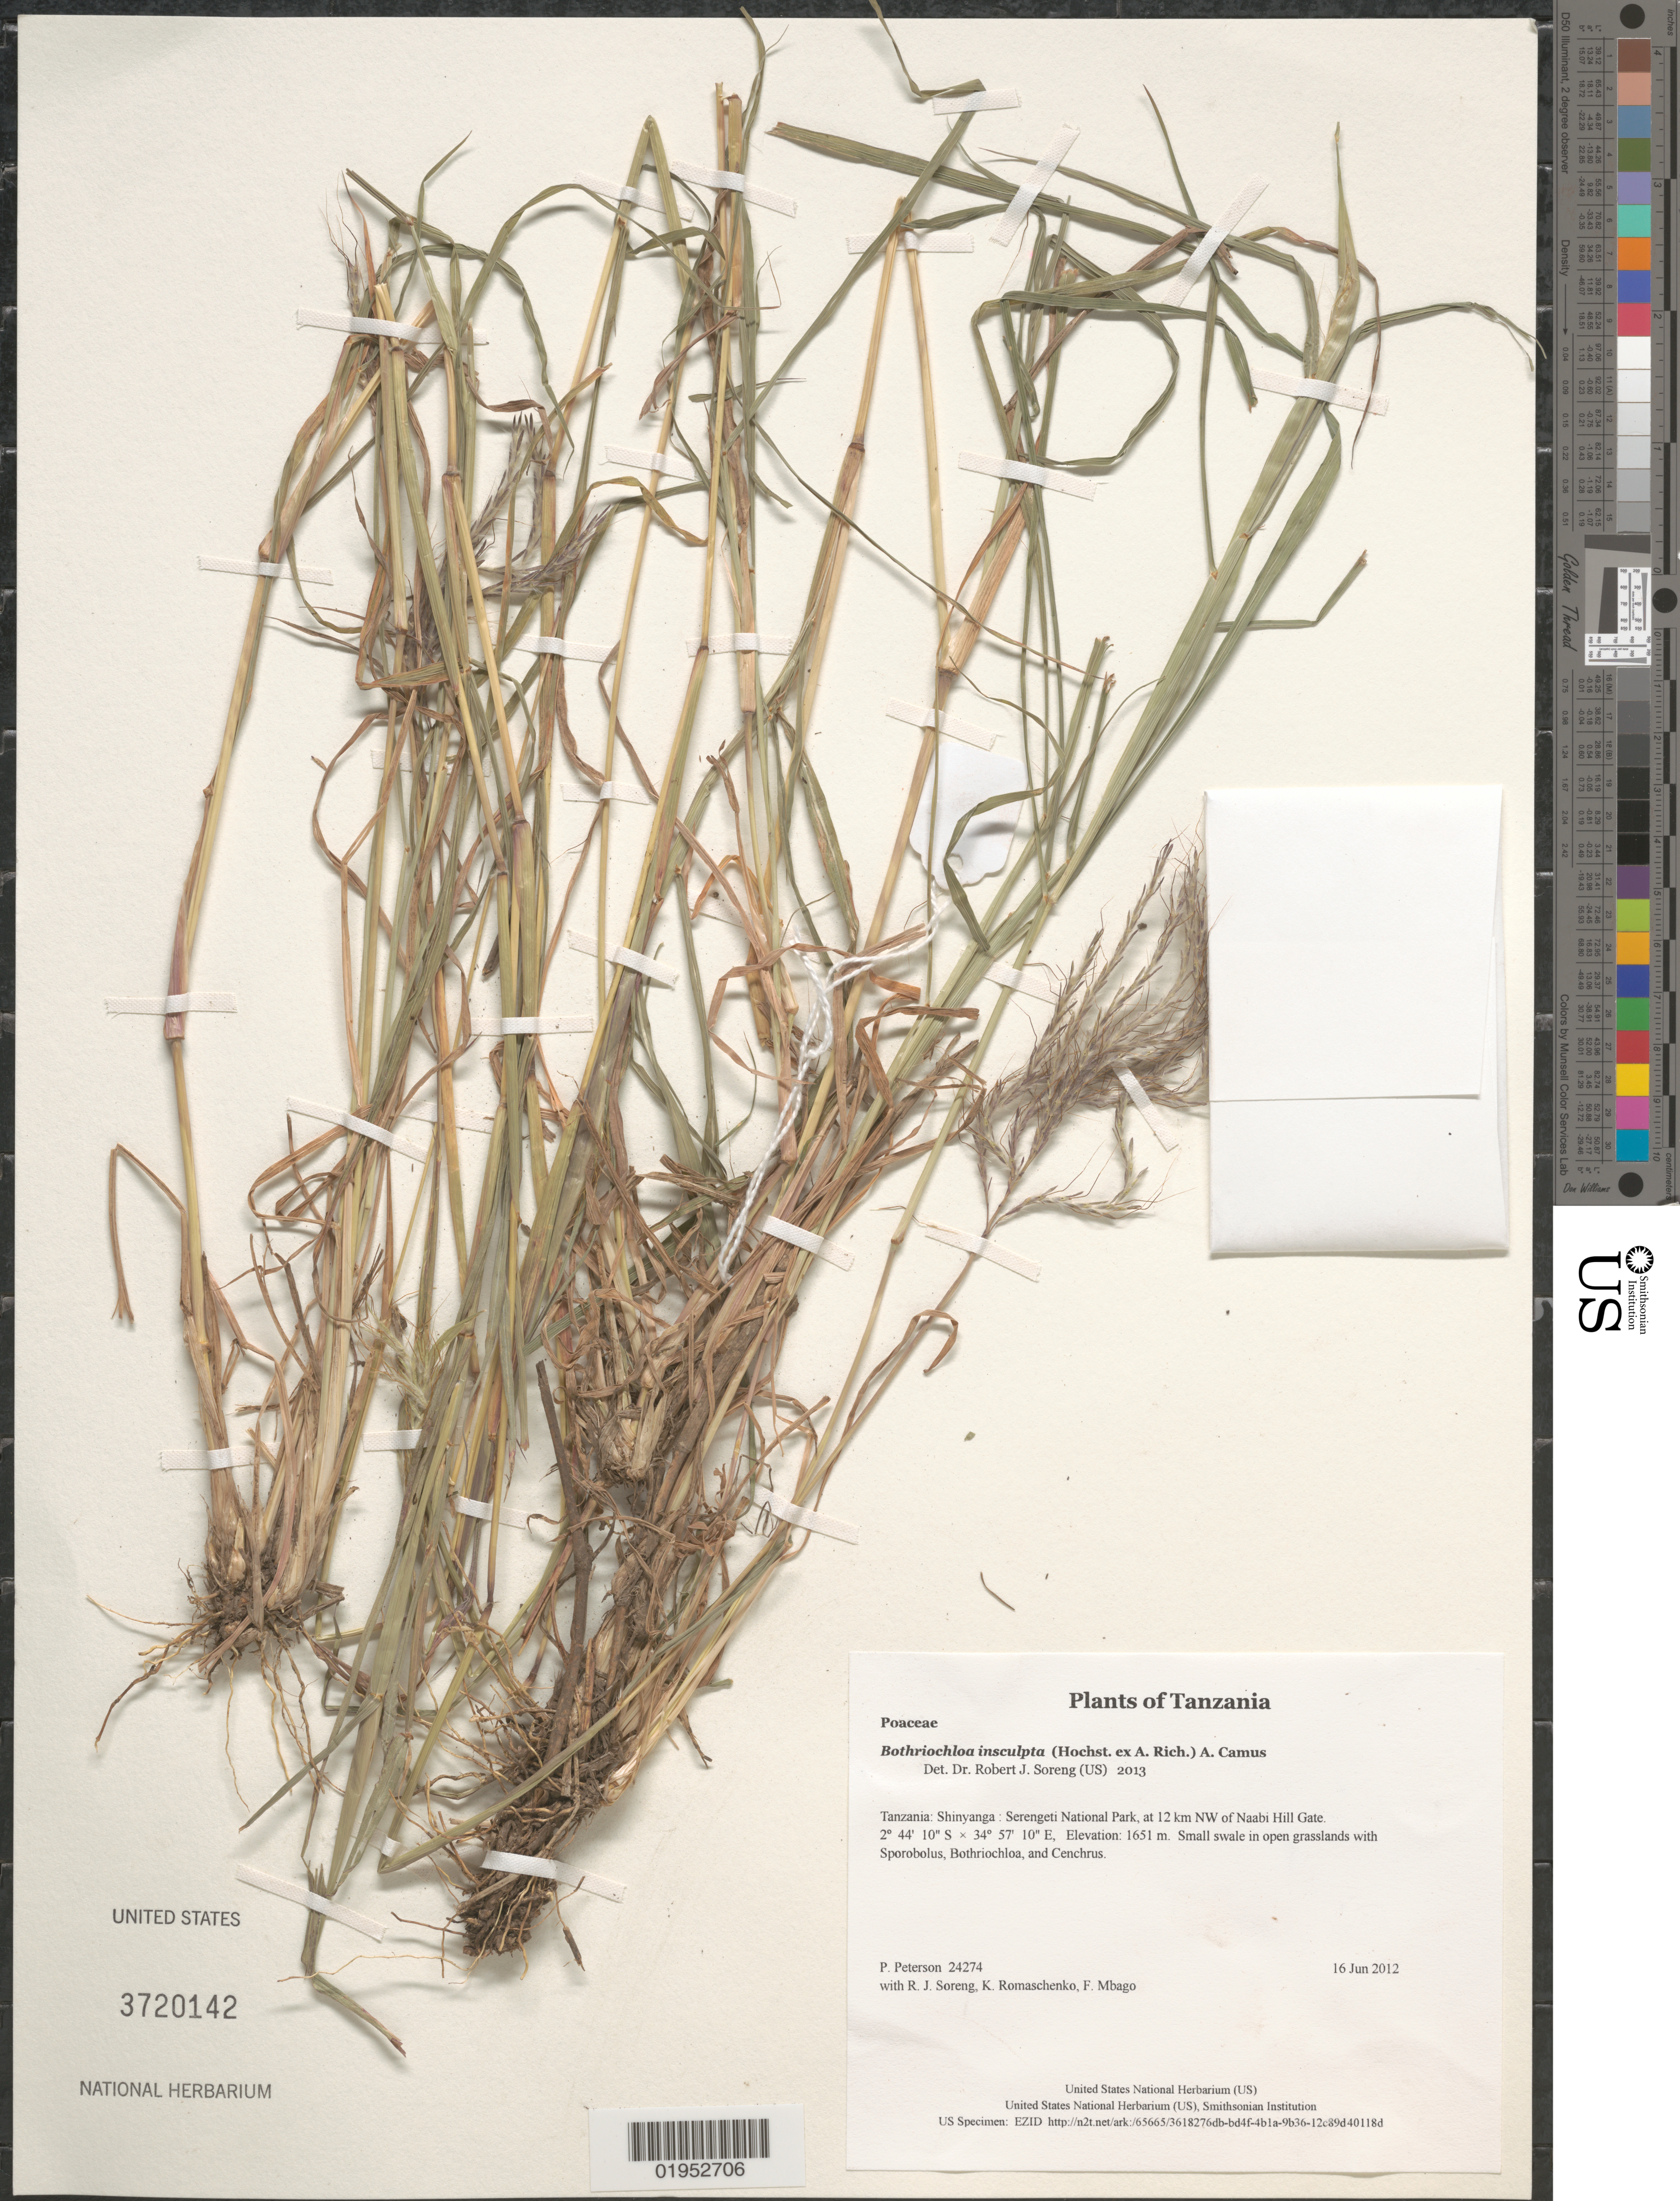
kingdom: Plantae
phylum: Tracheophyta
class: Liliopsida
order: Poales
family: Poaceae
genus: Bothriochloa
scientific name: Bothriochloa insculpta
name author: (Hochst. ex A. Rich.) A. Camus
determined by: Soreng, Robert J., Research Associate (BOT), Smithsonian Institution - National Museum of Natural History (UNITED STATES)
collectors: P. M. Peterson, R. J. Soreng, K. Romaschenko & F. Mbago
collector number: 24274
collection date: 2012-06-16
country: Tanzania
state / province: Shinyanga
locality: Serengeti National Park, at 12 km NW of Naabi Hill Gate.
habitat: Small swale in open grasslands with Sporobolus, Bothriochloa, and Cenchrus.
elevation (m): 1651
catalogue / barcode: US 3720142